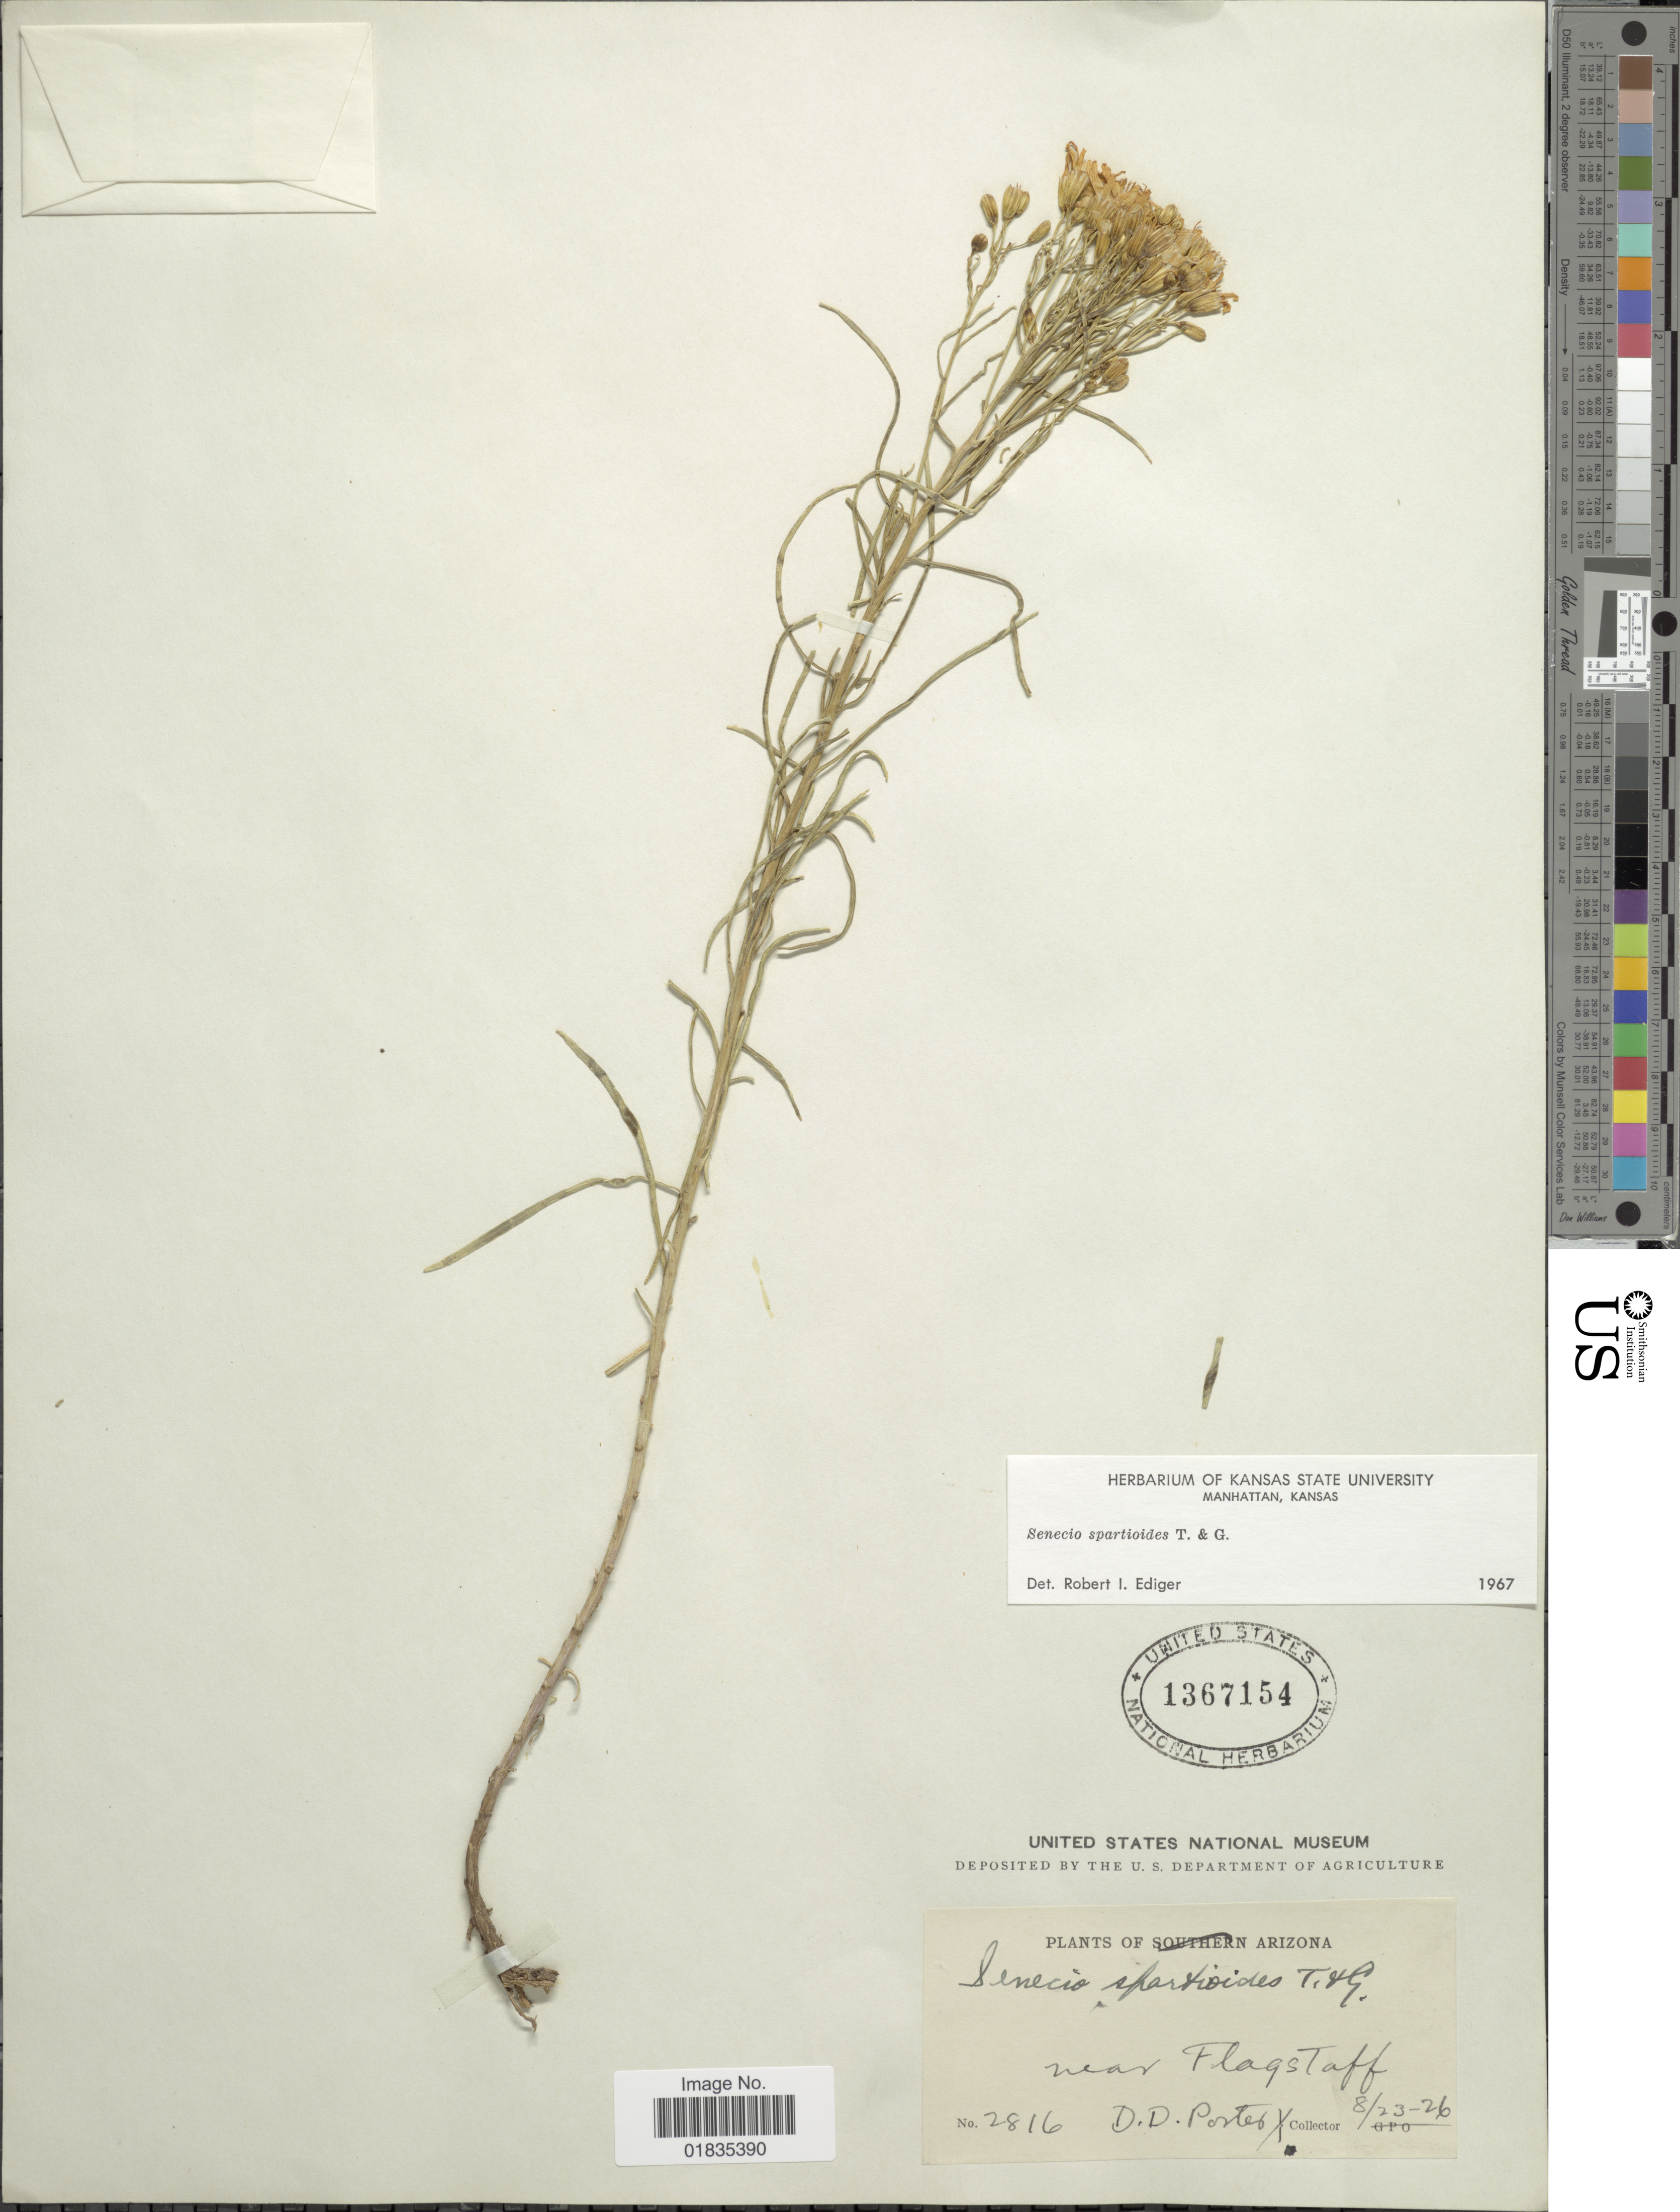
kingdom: Plantae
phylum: Tracheophyta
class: Magnoliopsida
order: Asterales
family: Asteraceae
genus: Senecio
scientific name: Senecio spartioides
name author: Torr. & A. Gray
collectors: D. D. Porter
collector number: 2816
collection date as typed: Transcribed d/m/y: 23/8/26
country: United States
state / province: Arizona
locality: Near Flagstaff.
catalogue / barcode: US 1367154